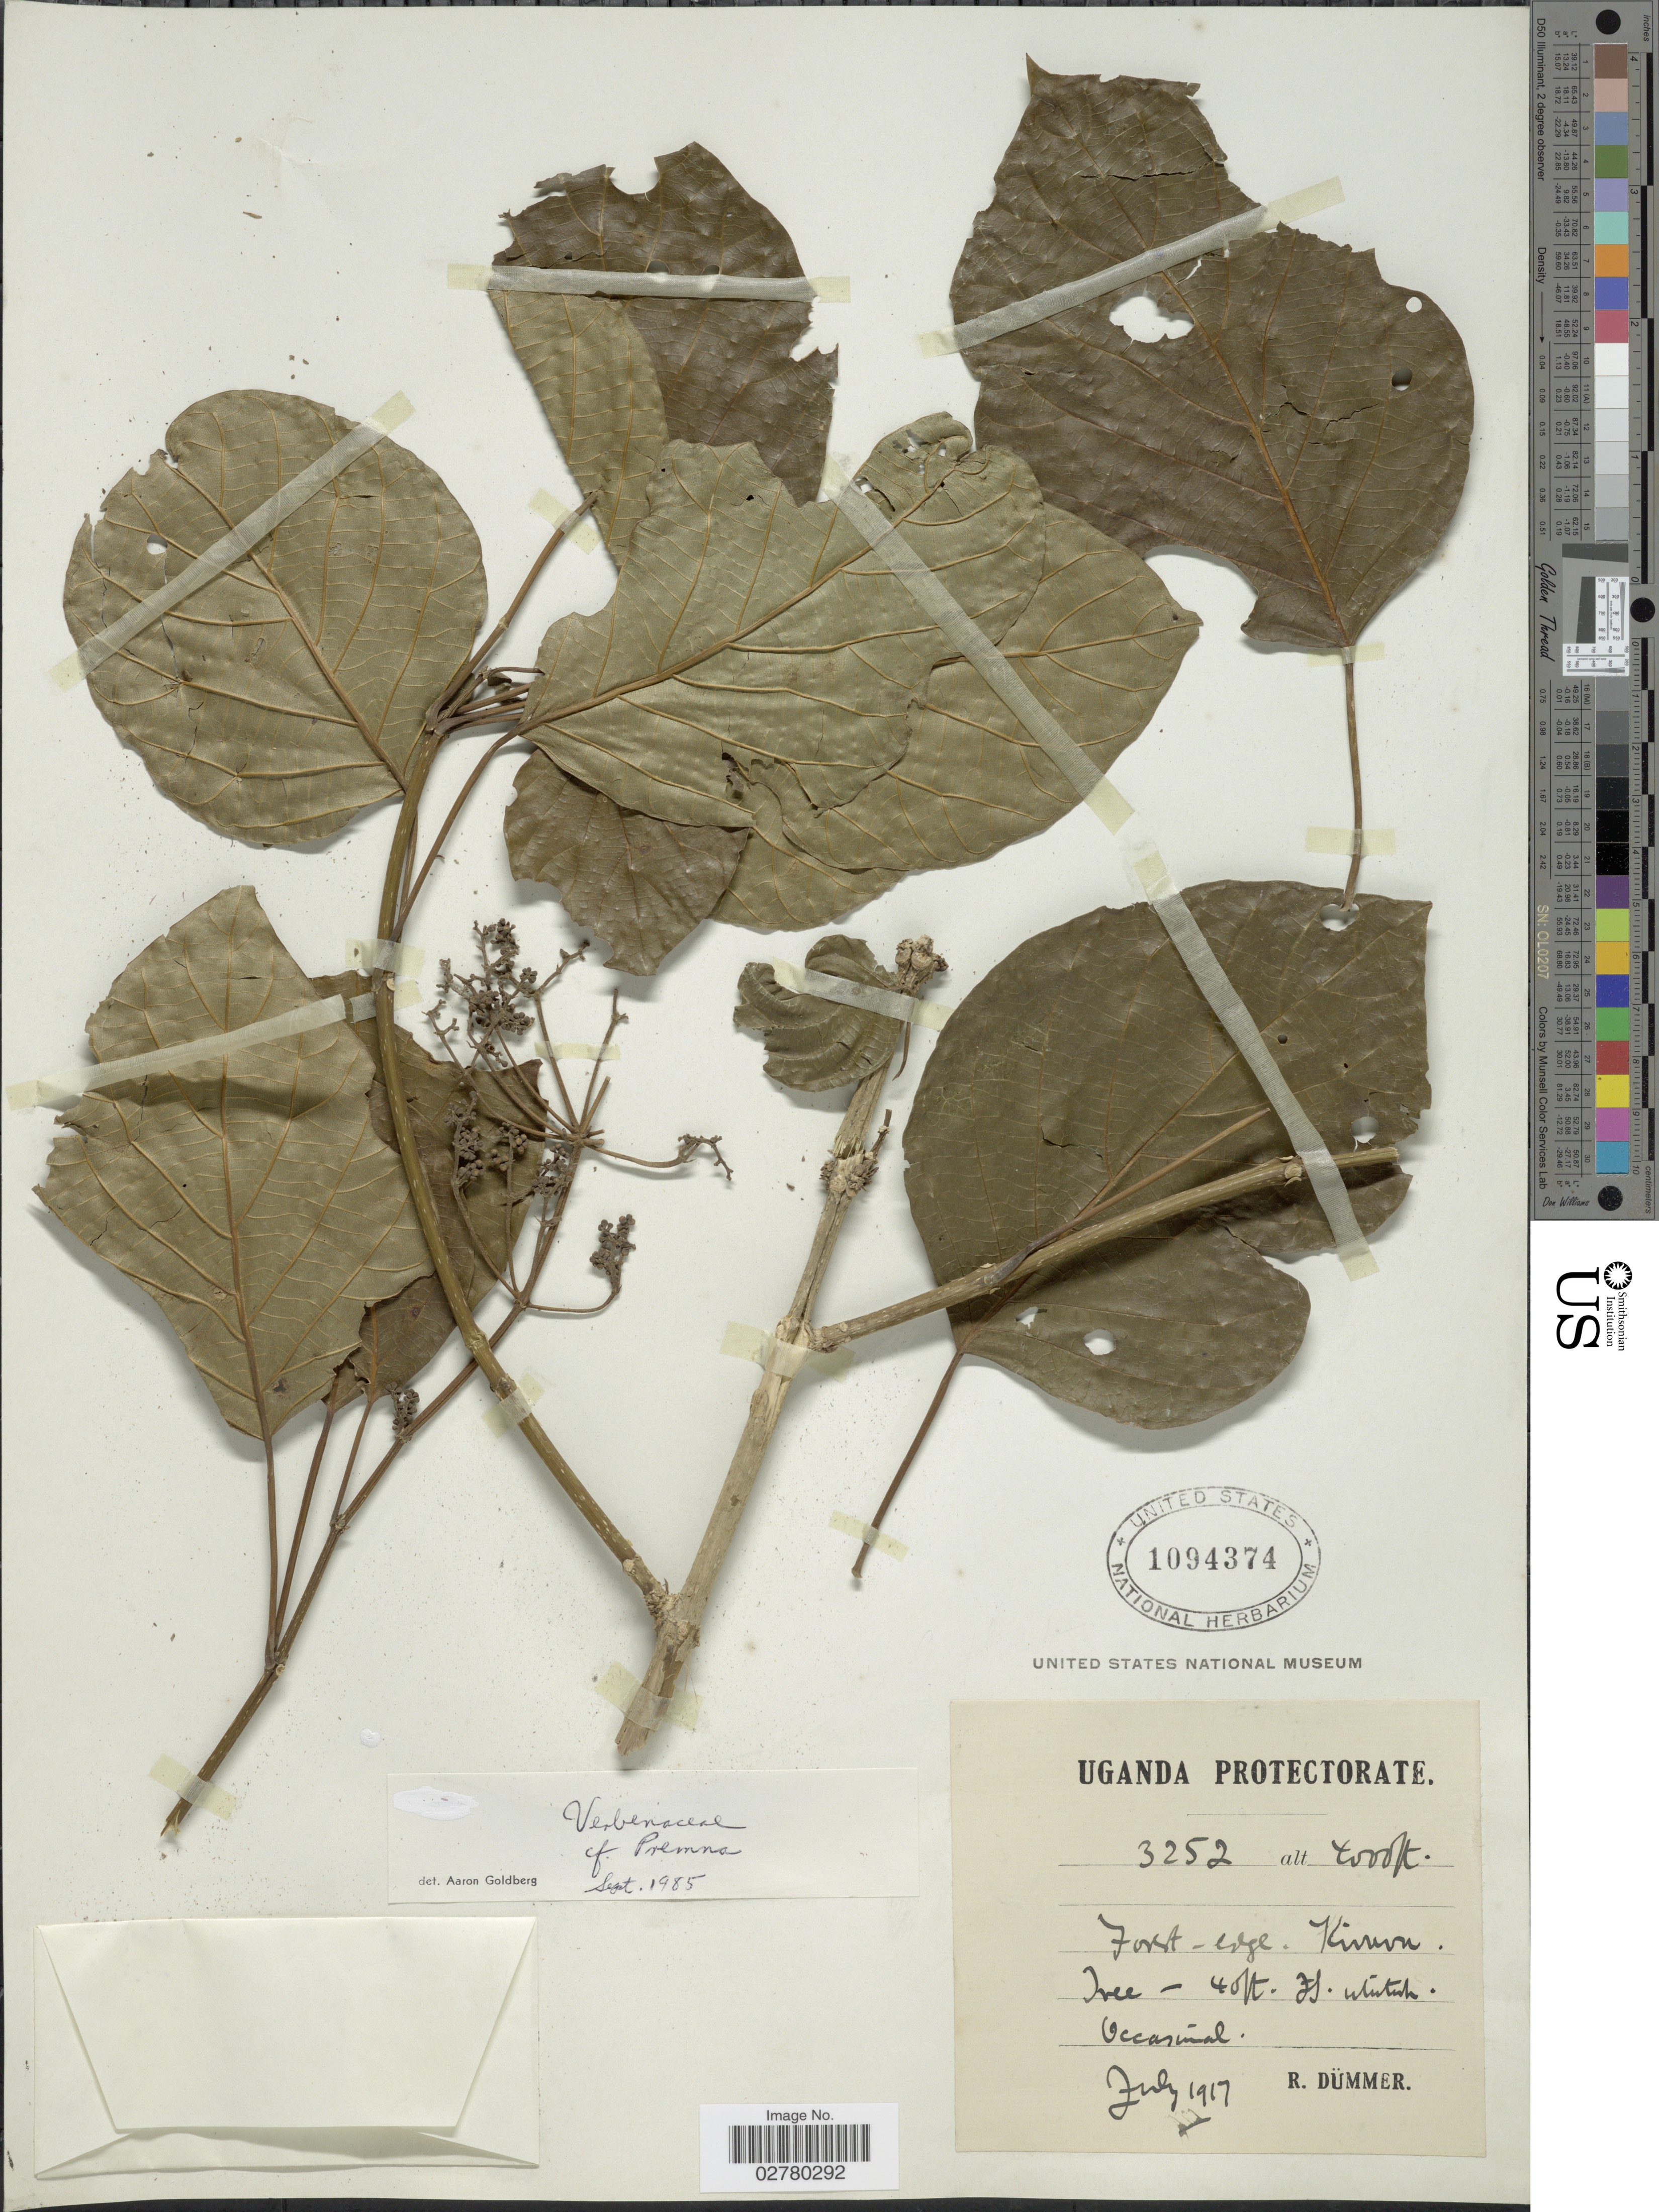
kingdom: Plantae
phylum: Tracheophyta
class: Magnoliopsida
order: Lamiales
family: Lamiaceae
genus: Premna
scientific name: Premna sp.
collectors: R. A. Dümmer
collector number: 3252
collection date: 1917-07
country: Uganda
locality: Kinuru.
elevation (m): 1219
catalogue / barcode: US 1094374